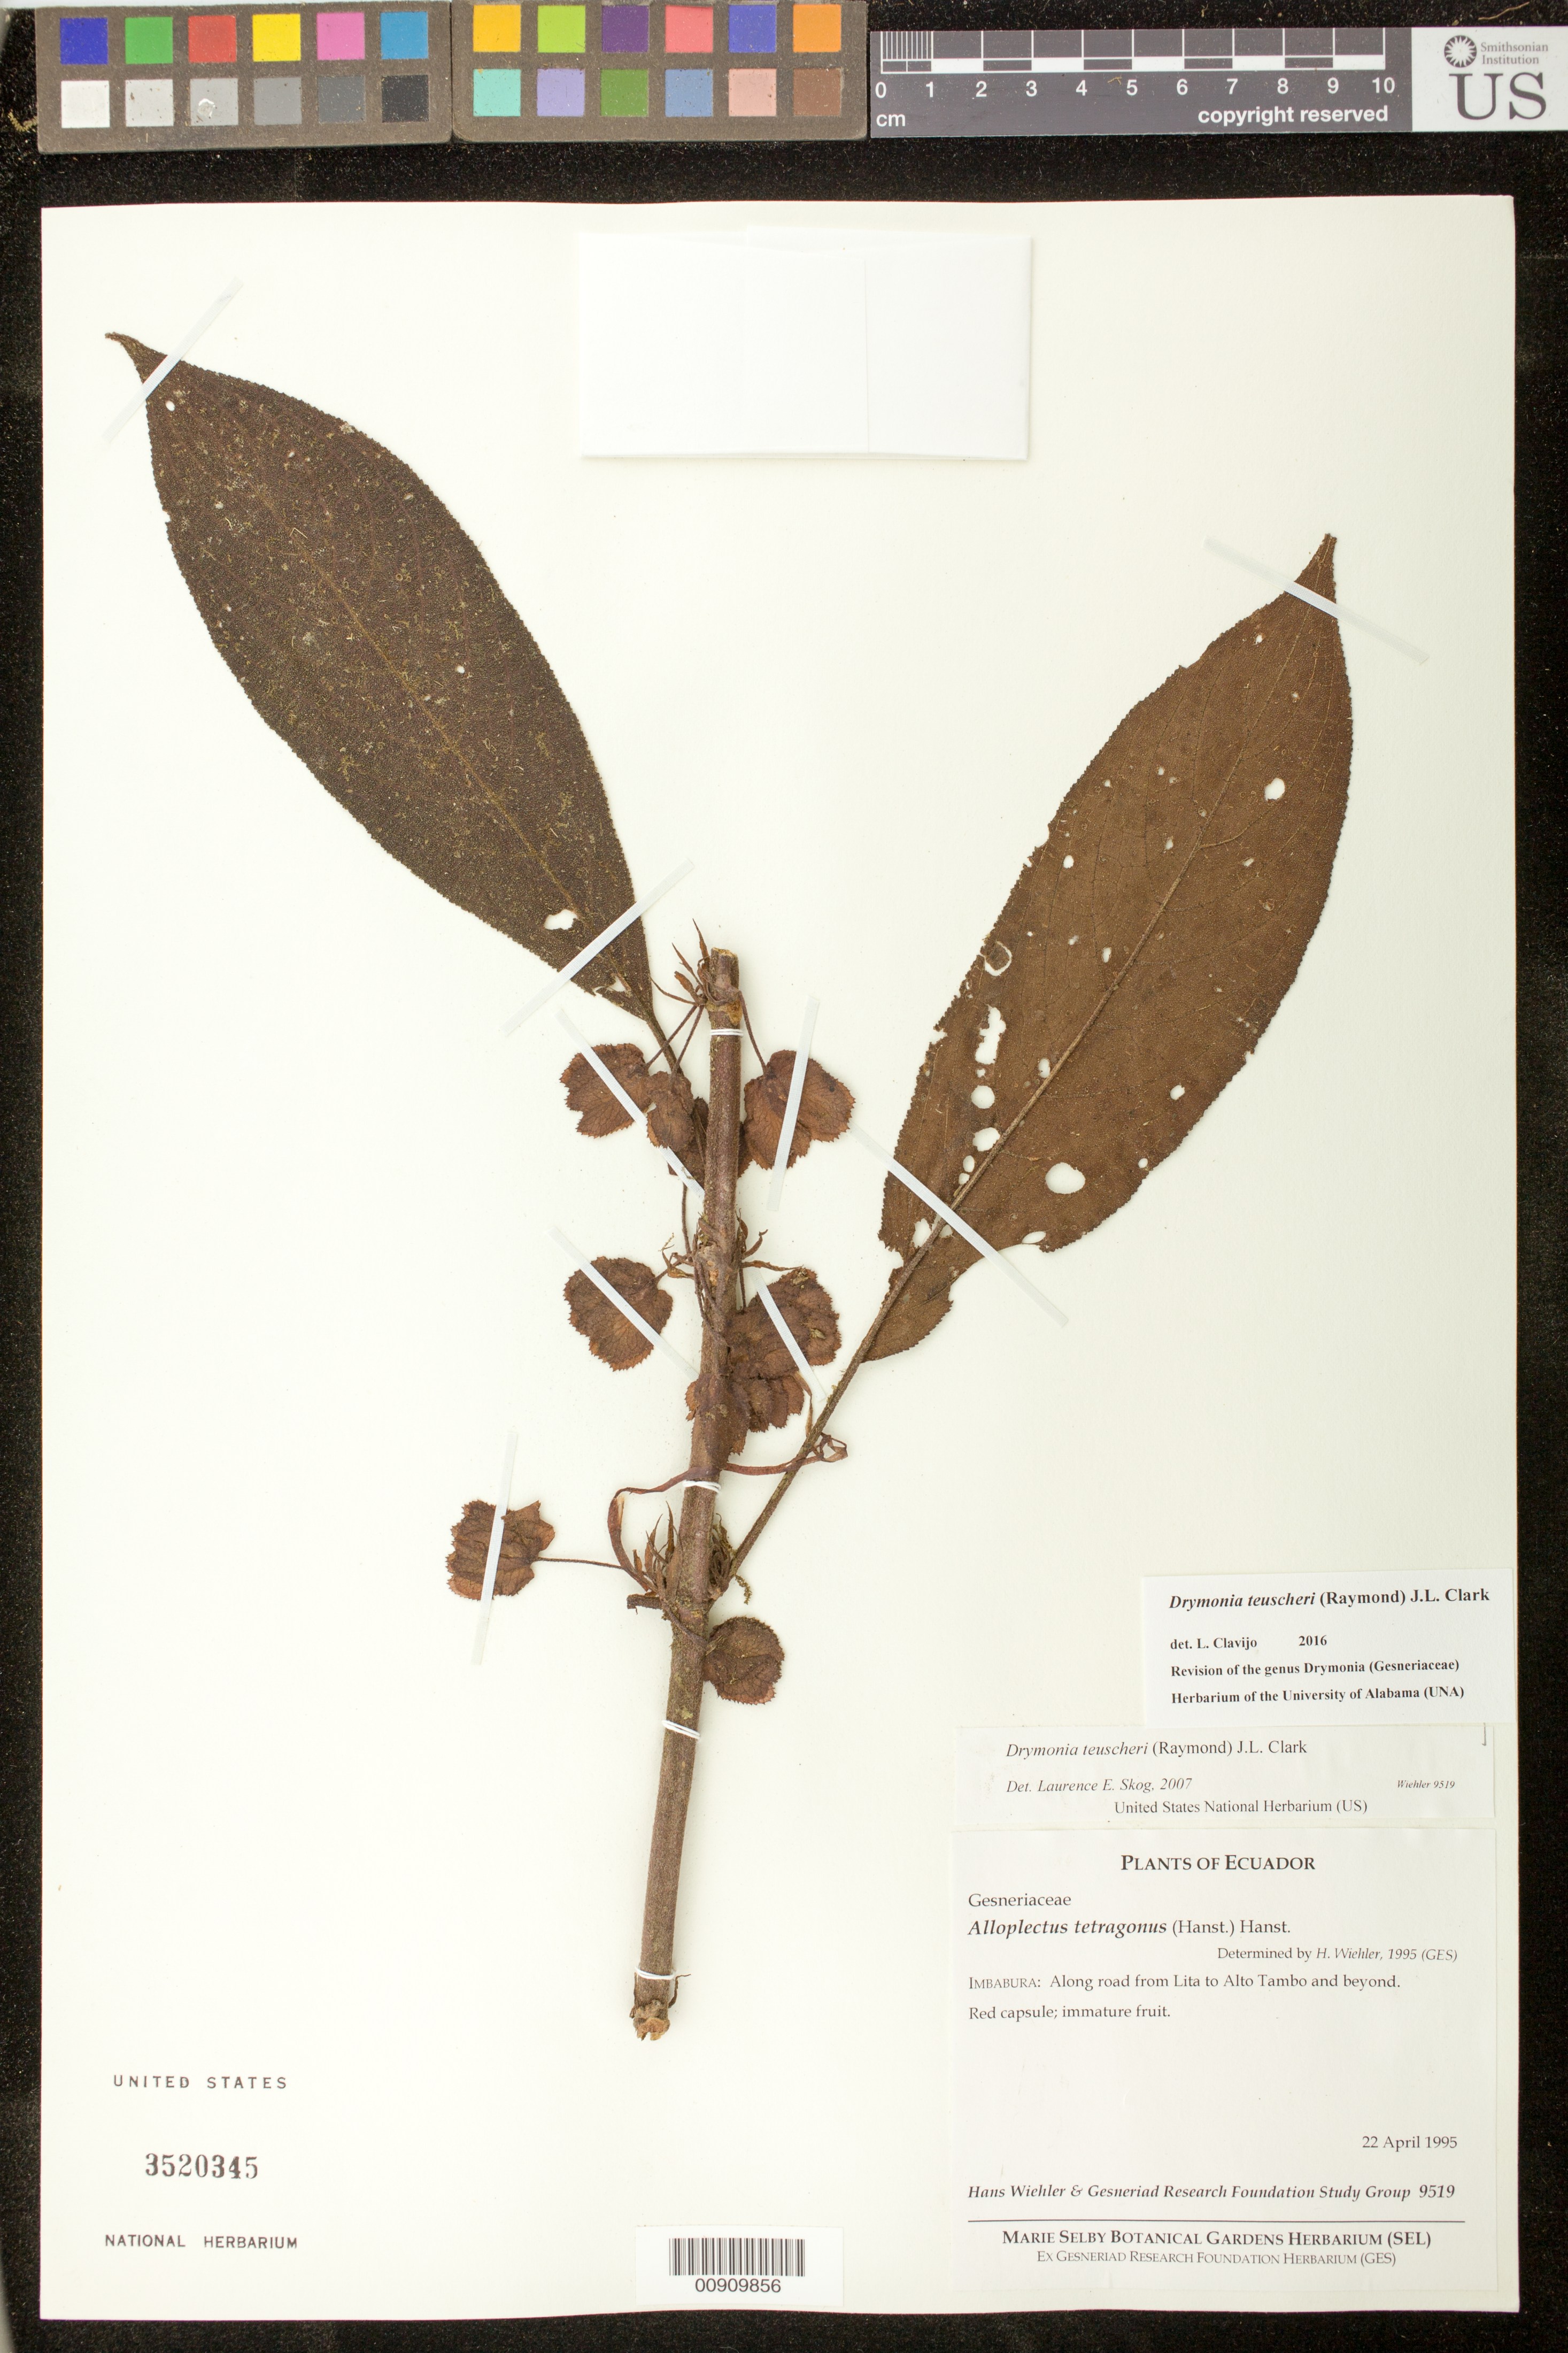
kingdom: Plantae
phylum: Tracheophyta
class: Magnoliopsida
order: Lamiales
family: Gesneriaceae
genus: Drymonia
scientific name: Drymonia teuscheri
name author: (Raymond) J.L. Clark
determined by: Skog, Laurence E.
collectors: H. J. Wiehler & GRF Study Group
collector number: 9519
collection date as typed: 22 Apr 1995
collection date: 1995-04-22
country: Ecuador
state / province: Imbabura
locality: Imbabura: along road from Lita to Alto Tambo and beyond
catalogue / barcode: US 3520345